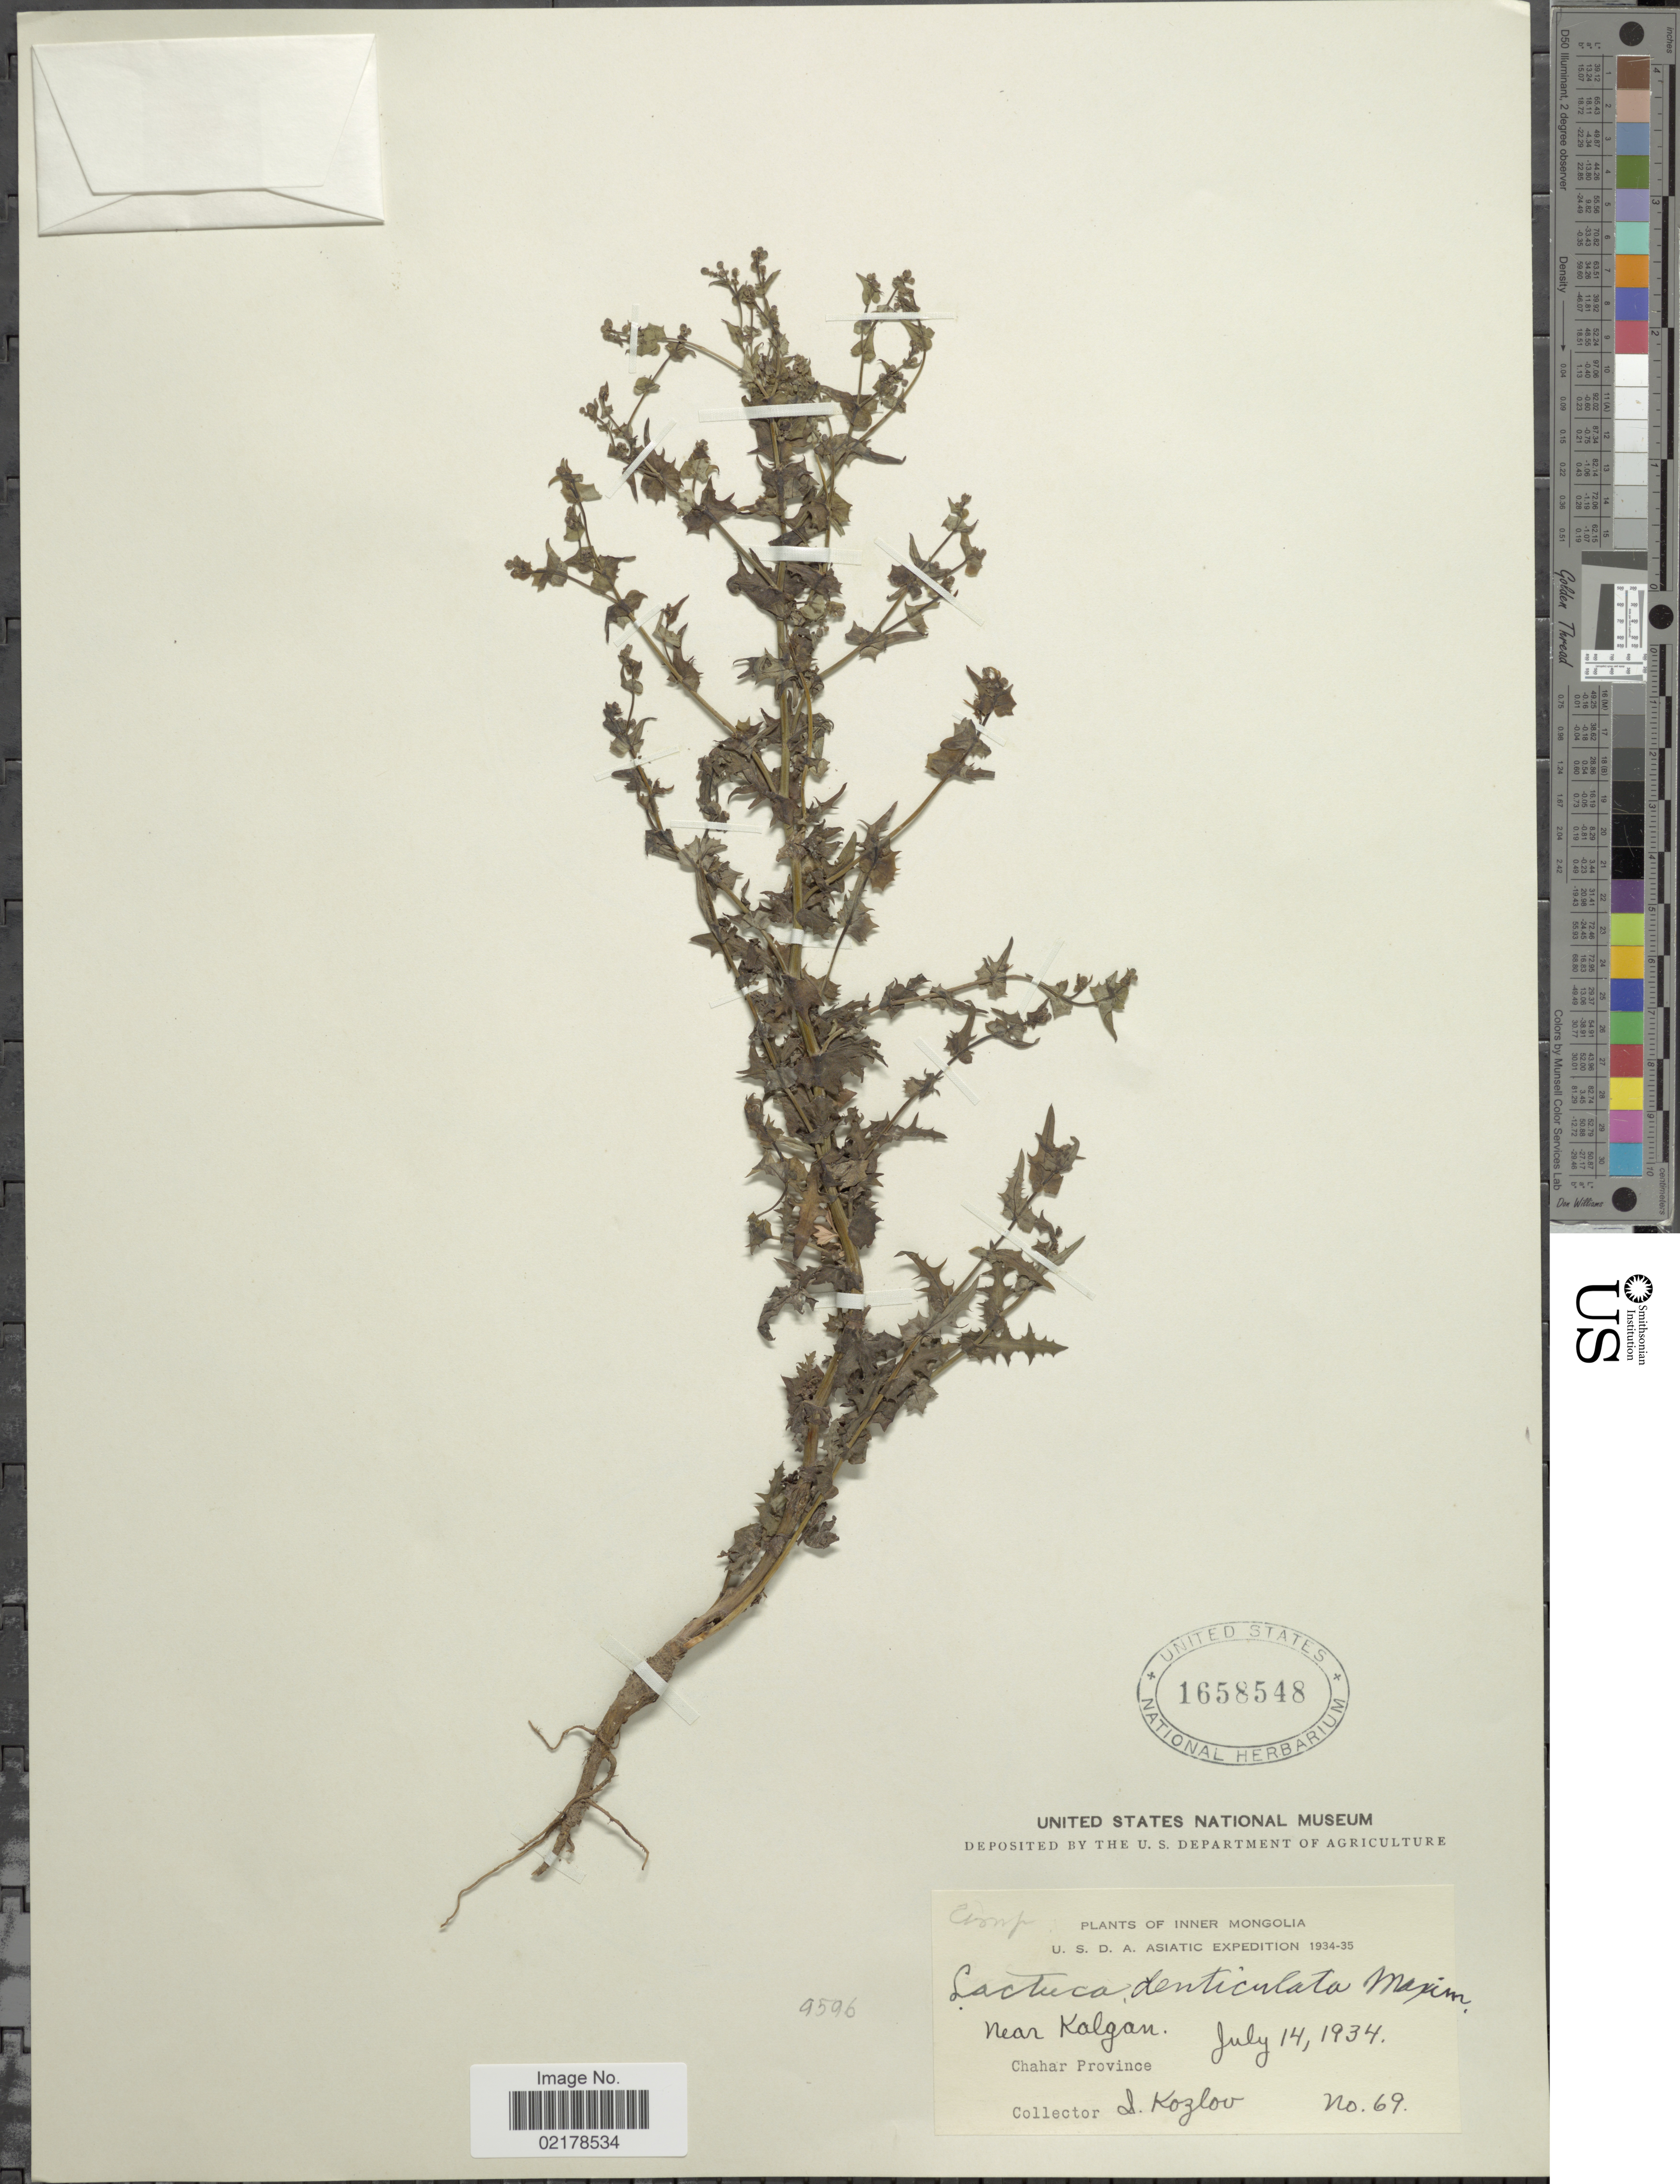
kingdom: Plantae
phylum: Tracheophyta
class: Magnoliopsida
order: Asterales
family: Asteraceae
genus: Crepidiastrum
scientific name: Crepidiastrum denticulatum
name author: (Houtt.) Pak & Kawano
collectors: I. Kozlov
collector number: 69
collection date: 1934-07-14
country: China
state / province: Nei Monggol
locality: Inner Mongolia, near Kalgan, Chahar Province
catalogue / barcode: US 1658548